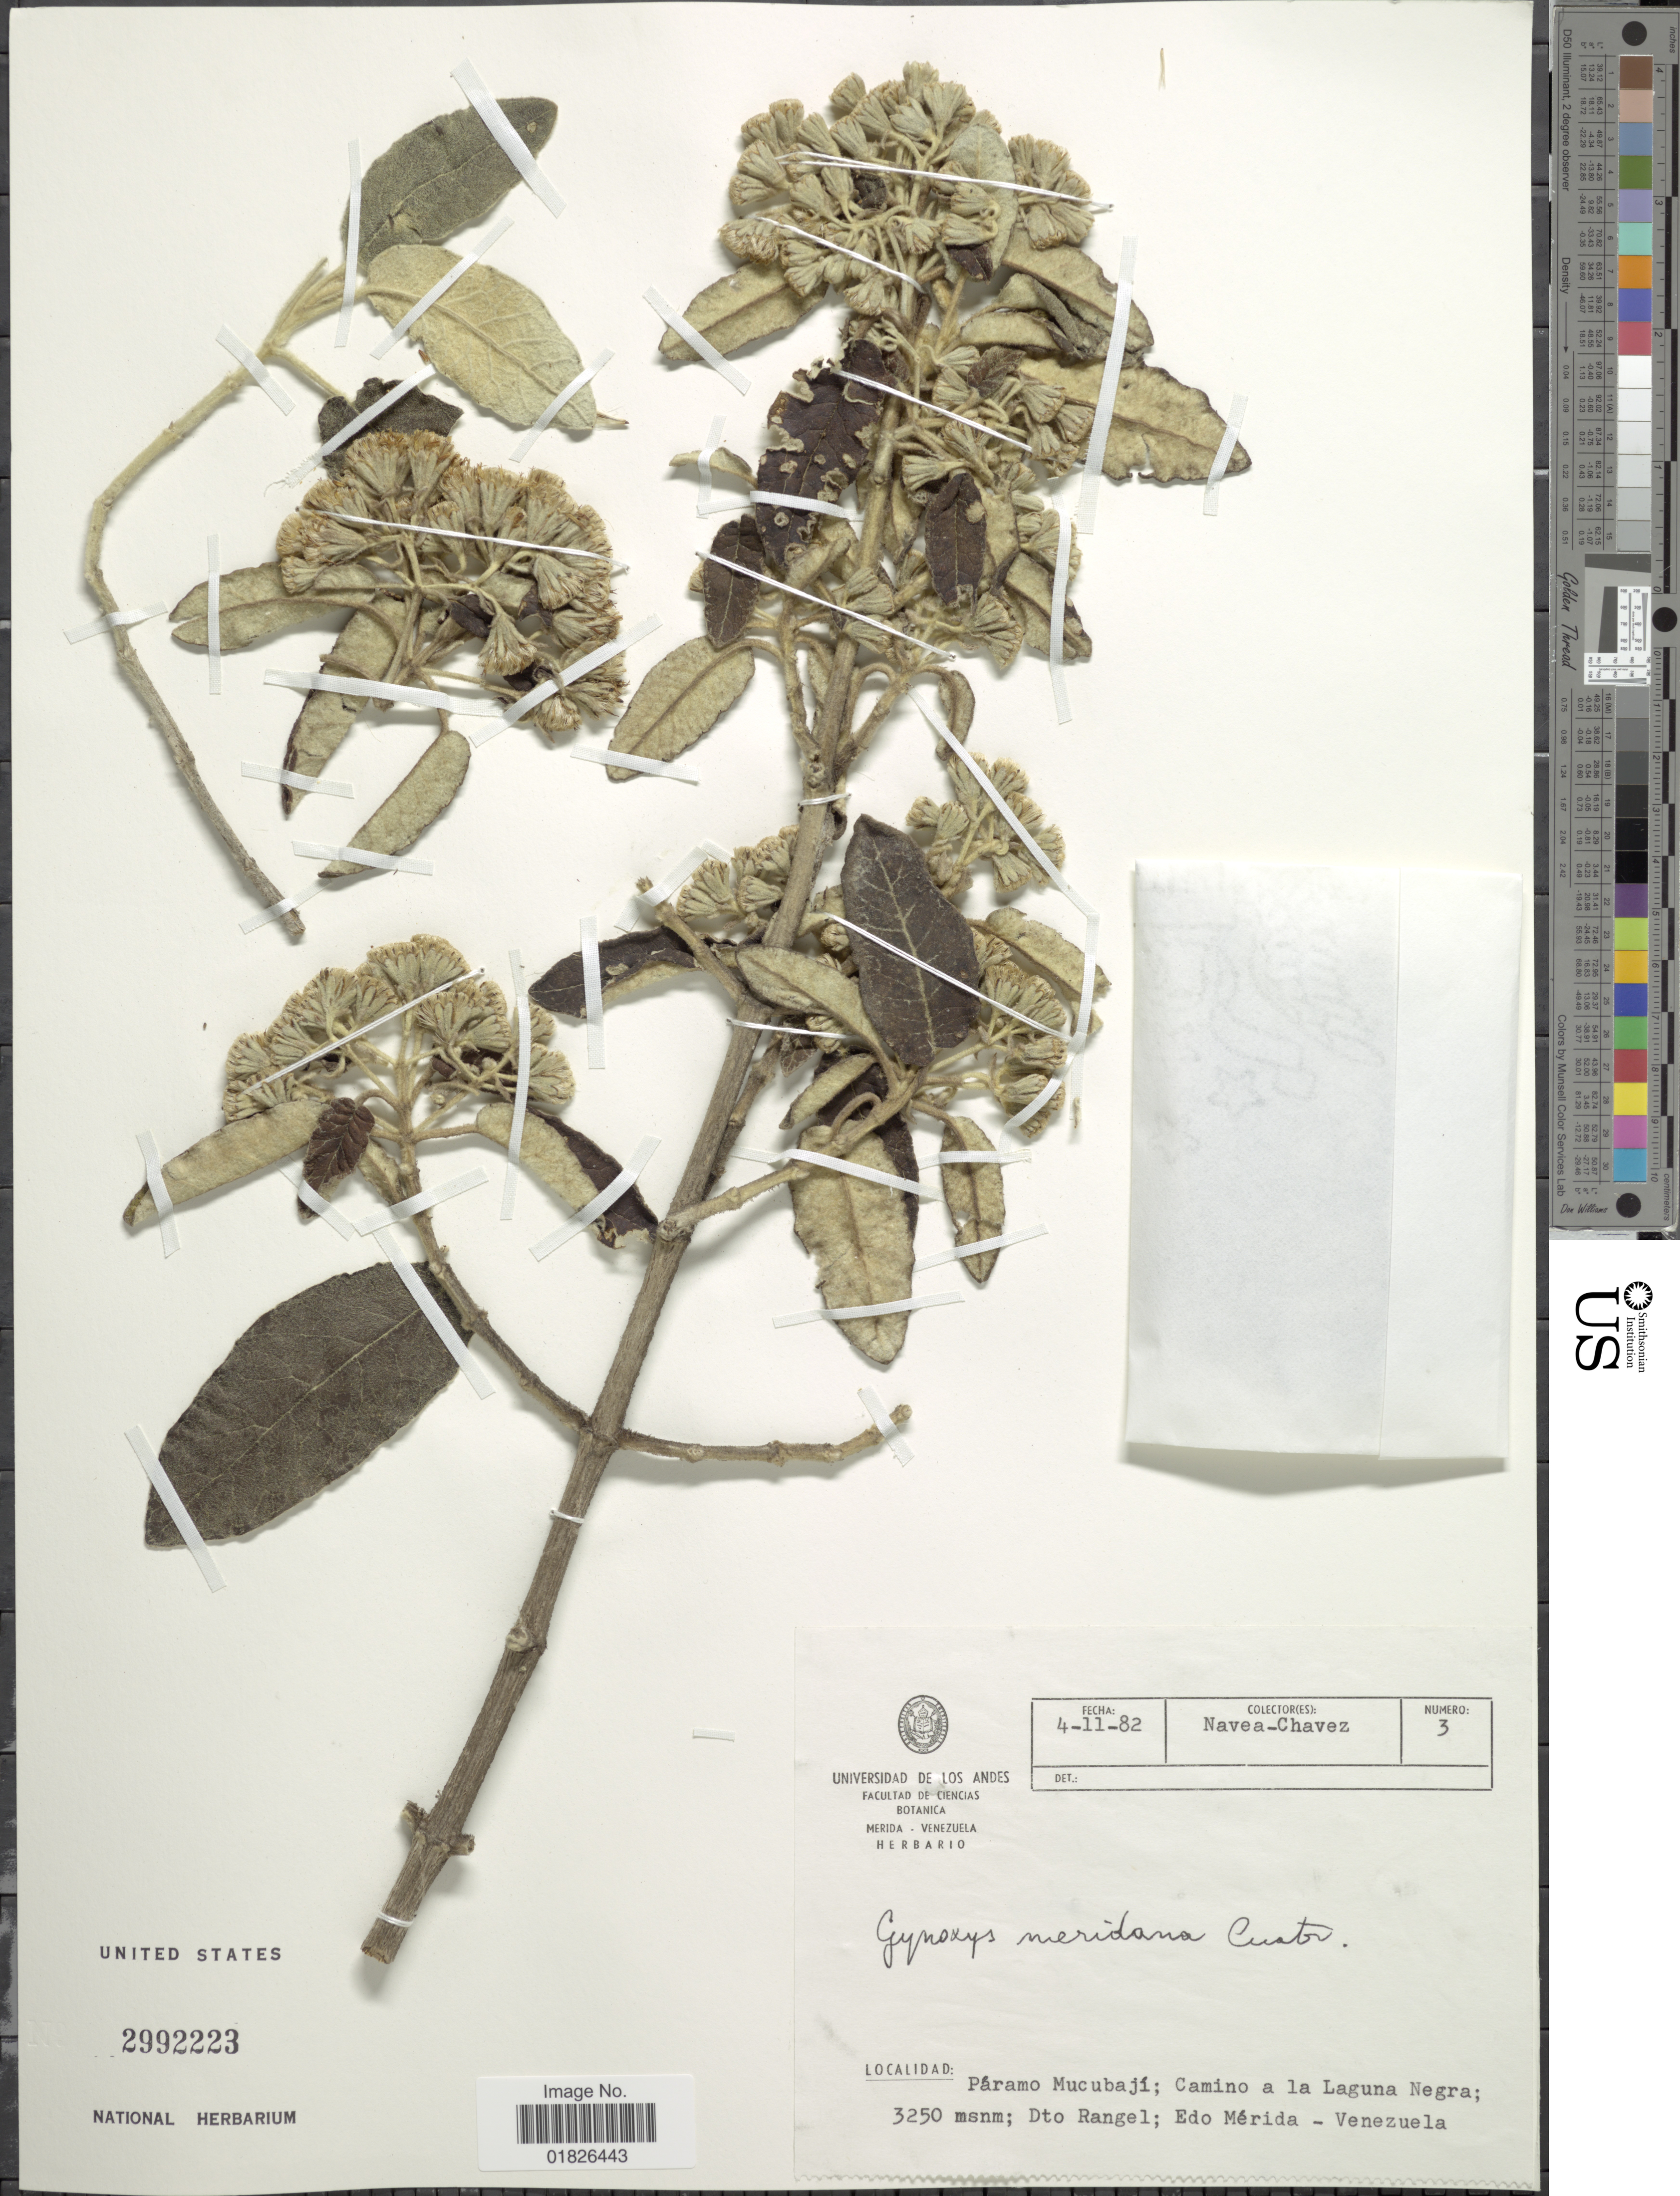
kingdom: Plantae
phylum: Tracheophyta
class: Magnoliopsida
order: Asterales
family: Asteraceae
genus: Gynoxys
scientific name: Gynoxys meridana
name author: Cuatrec.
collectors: Navea-Chavez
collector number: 3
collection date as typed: Transcribed d/m/y: 4/11/82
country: Venezuela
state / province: Mérida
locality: Paramo Mucubaji, Camino a la Laguna Negra, Dto Rangel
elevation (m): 3250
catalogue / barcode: US 2992223